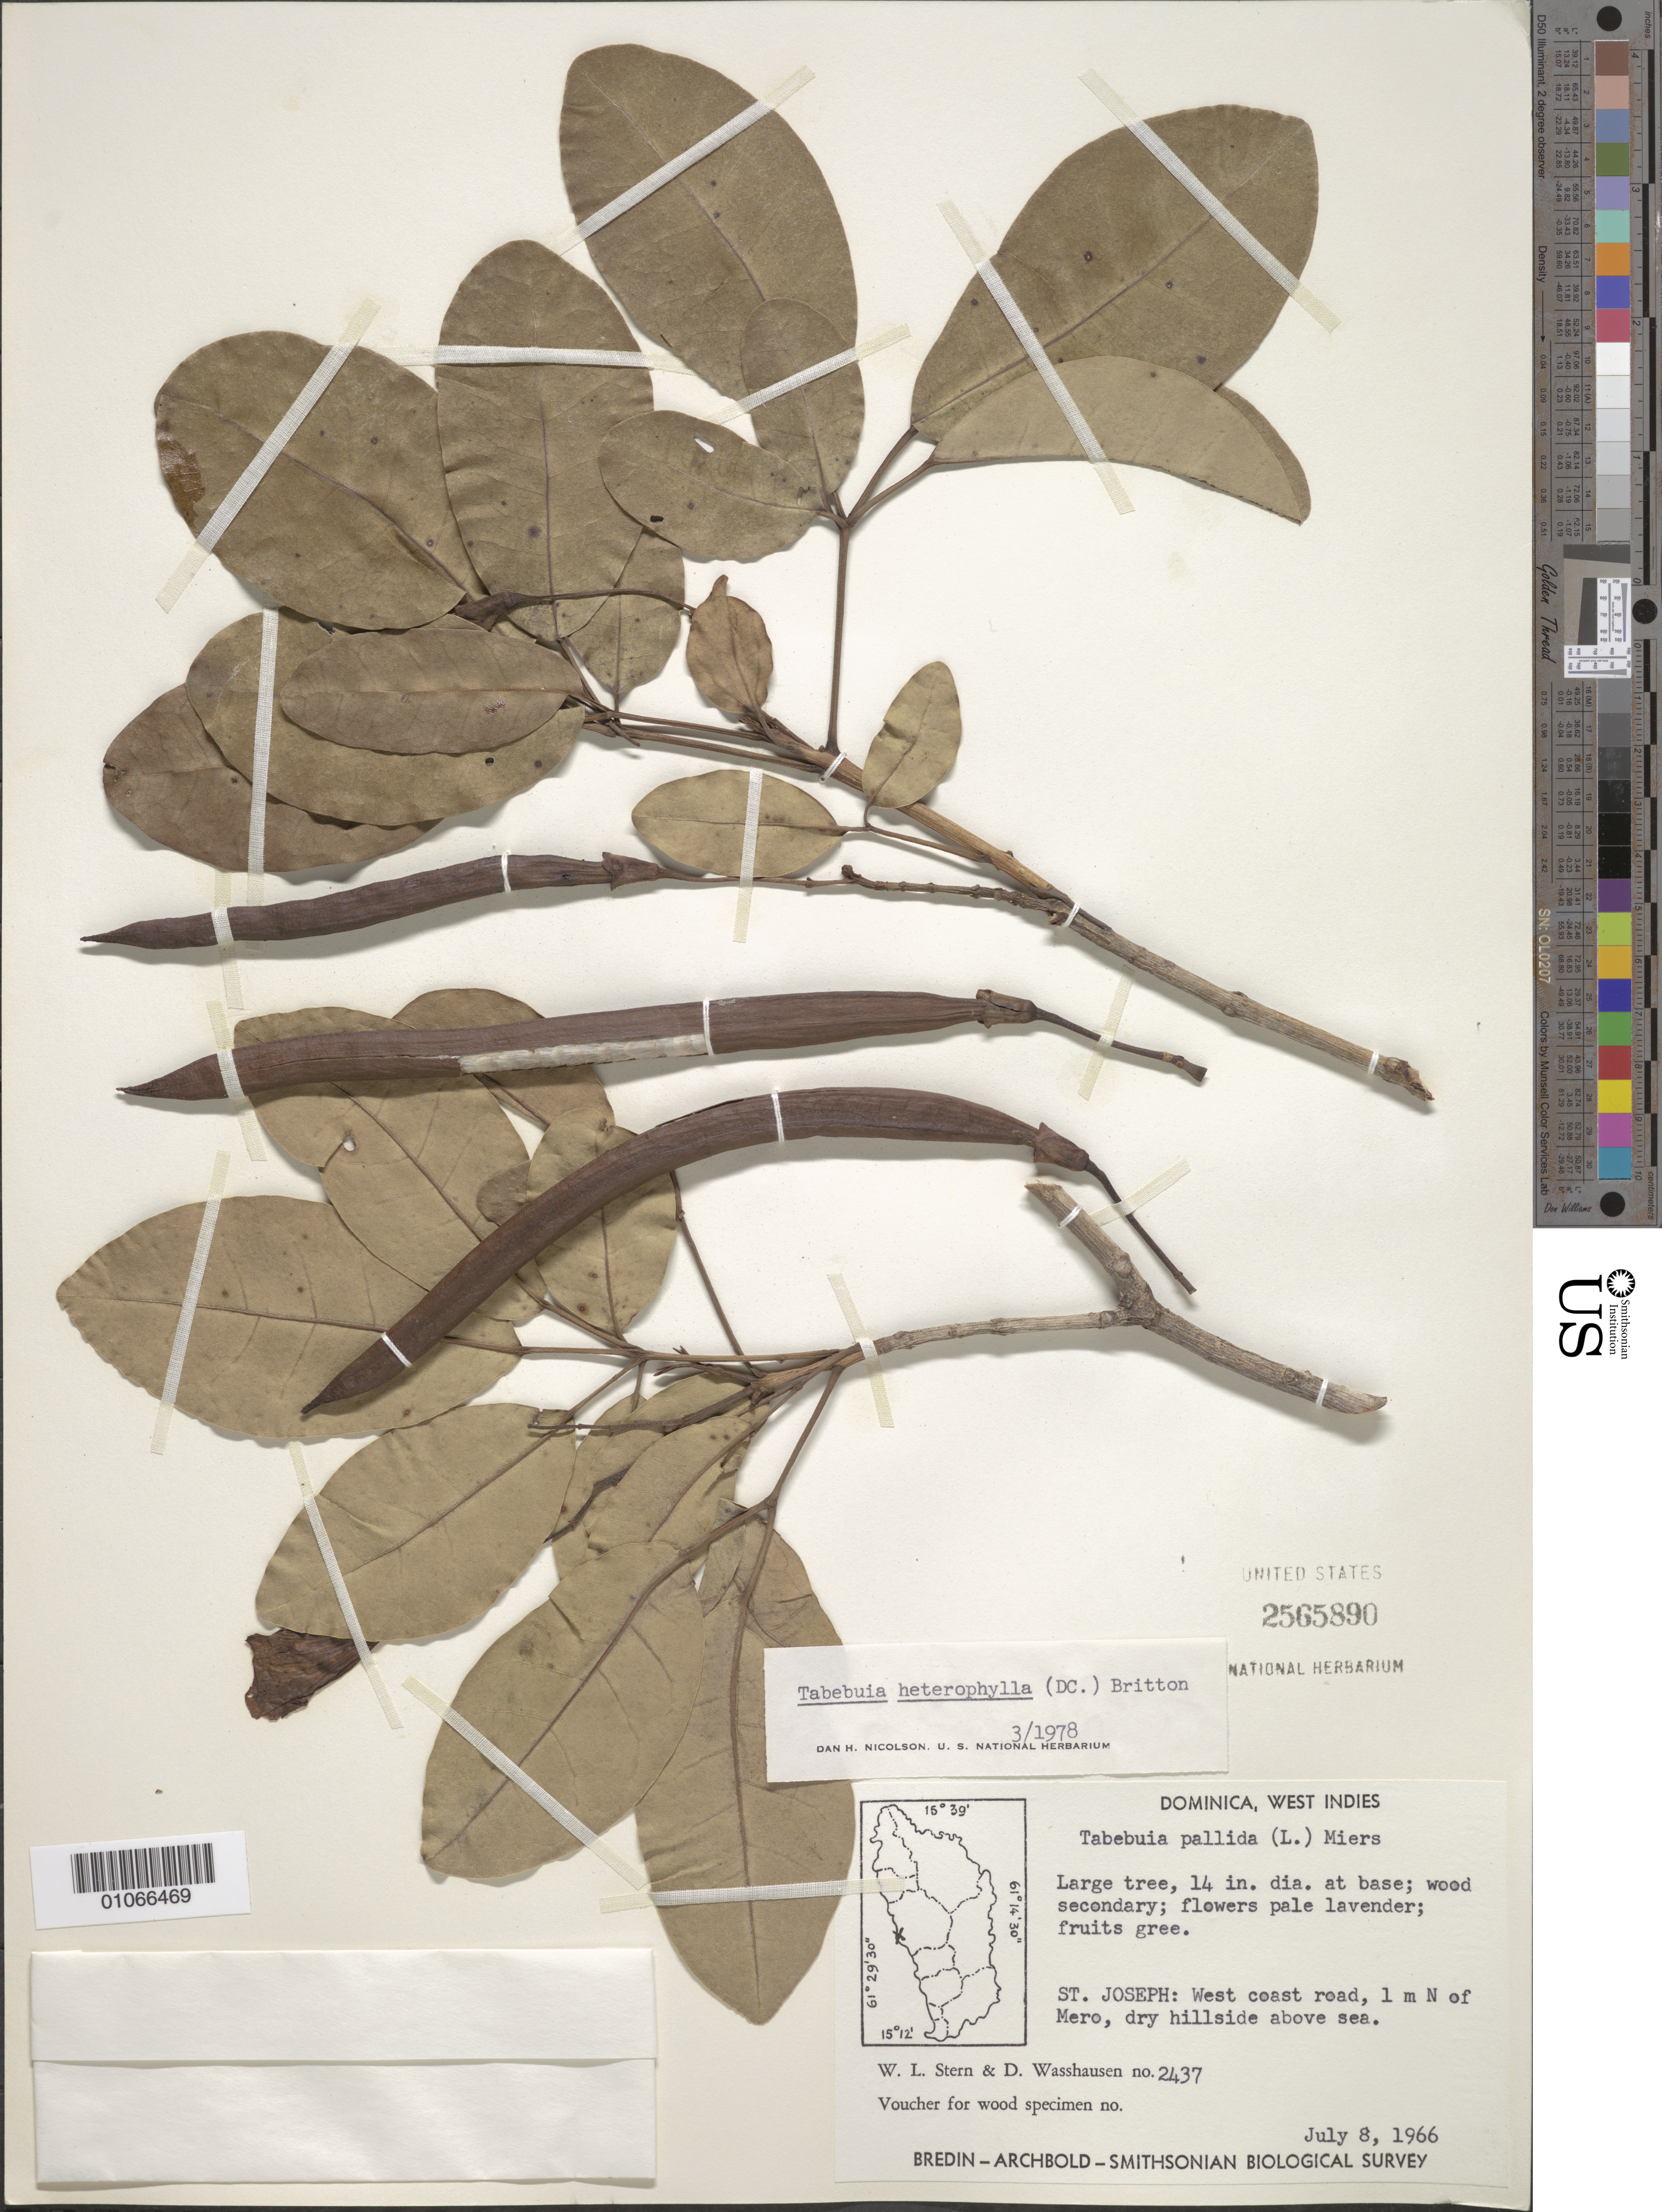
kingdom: Plantae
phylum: Tracheophyta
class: Magnoliopsida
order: Lamiales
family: Bignoniaceae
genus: Tabebuia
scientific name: Tabebuia heterophylla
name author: (DC.) Britton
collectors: W. L. Stern & D. C. Wasshausen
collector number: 2437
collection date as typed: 08 Jul 1966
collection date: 1966-07-08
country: Dominica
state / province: St. Joseph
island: Dominica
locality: West coast road, 1 mile north of Mero, dry hillside above sea.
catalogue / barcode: US 2565890